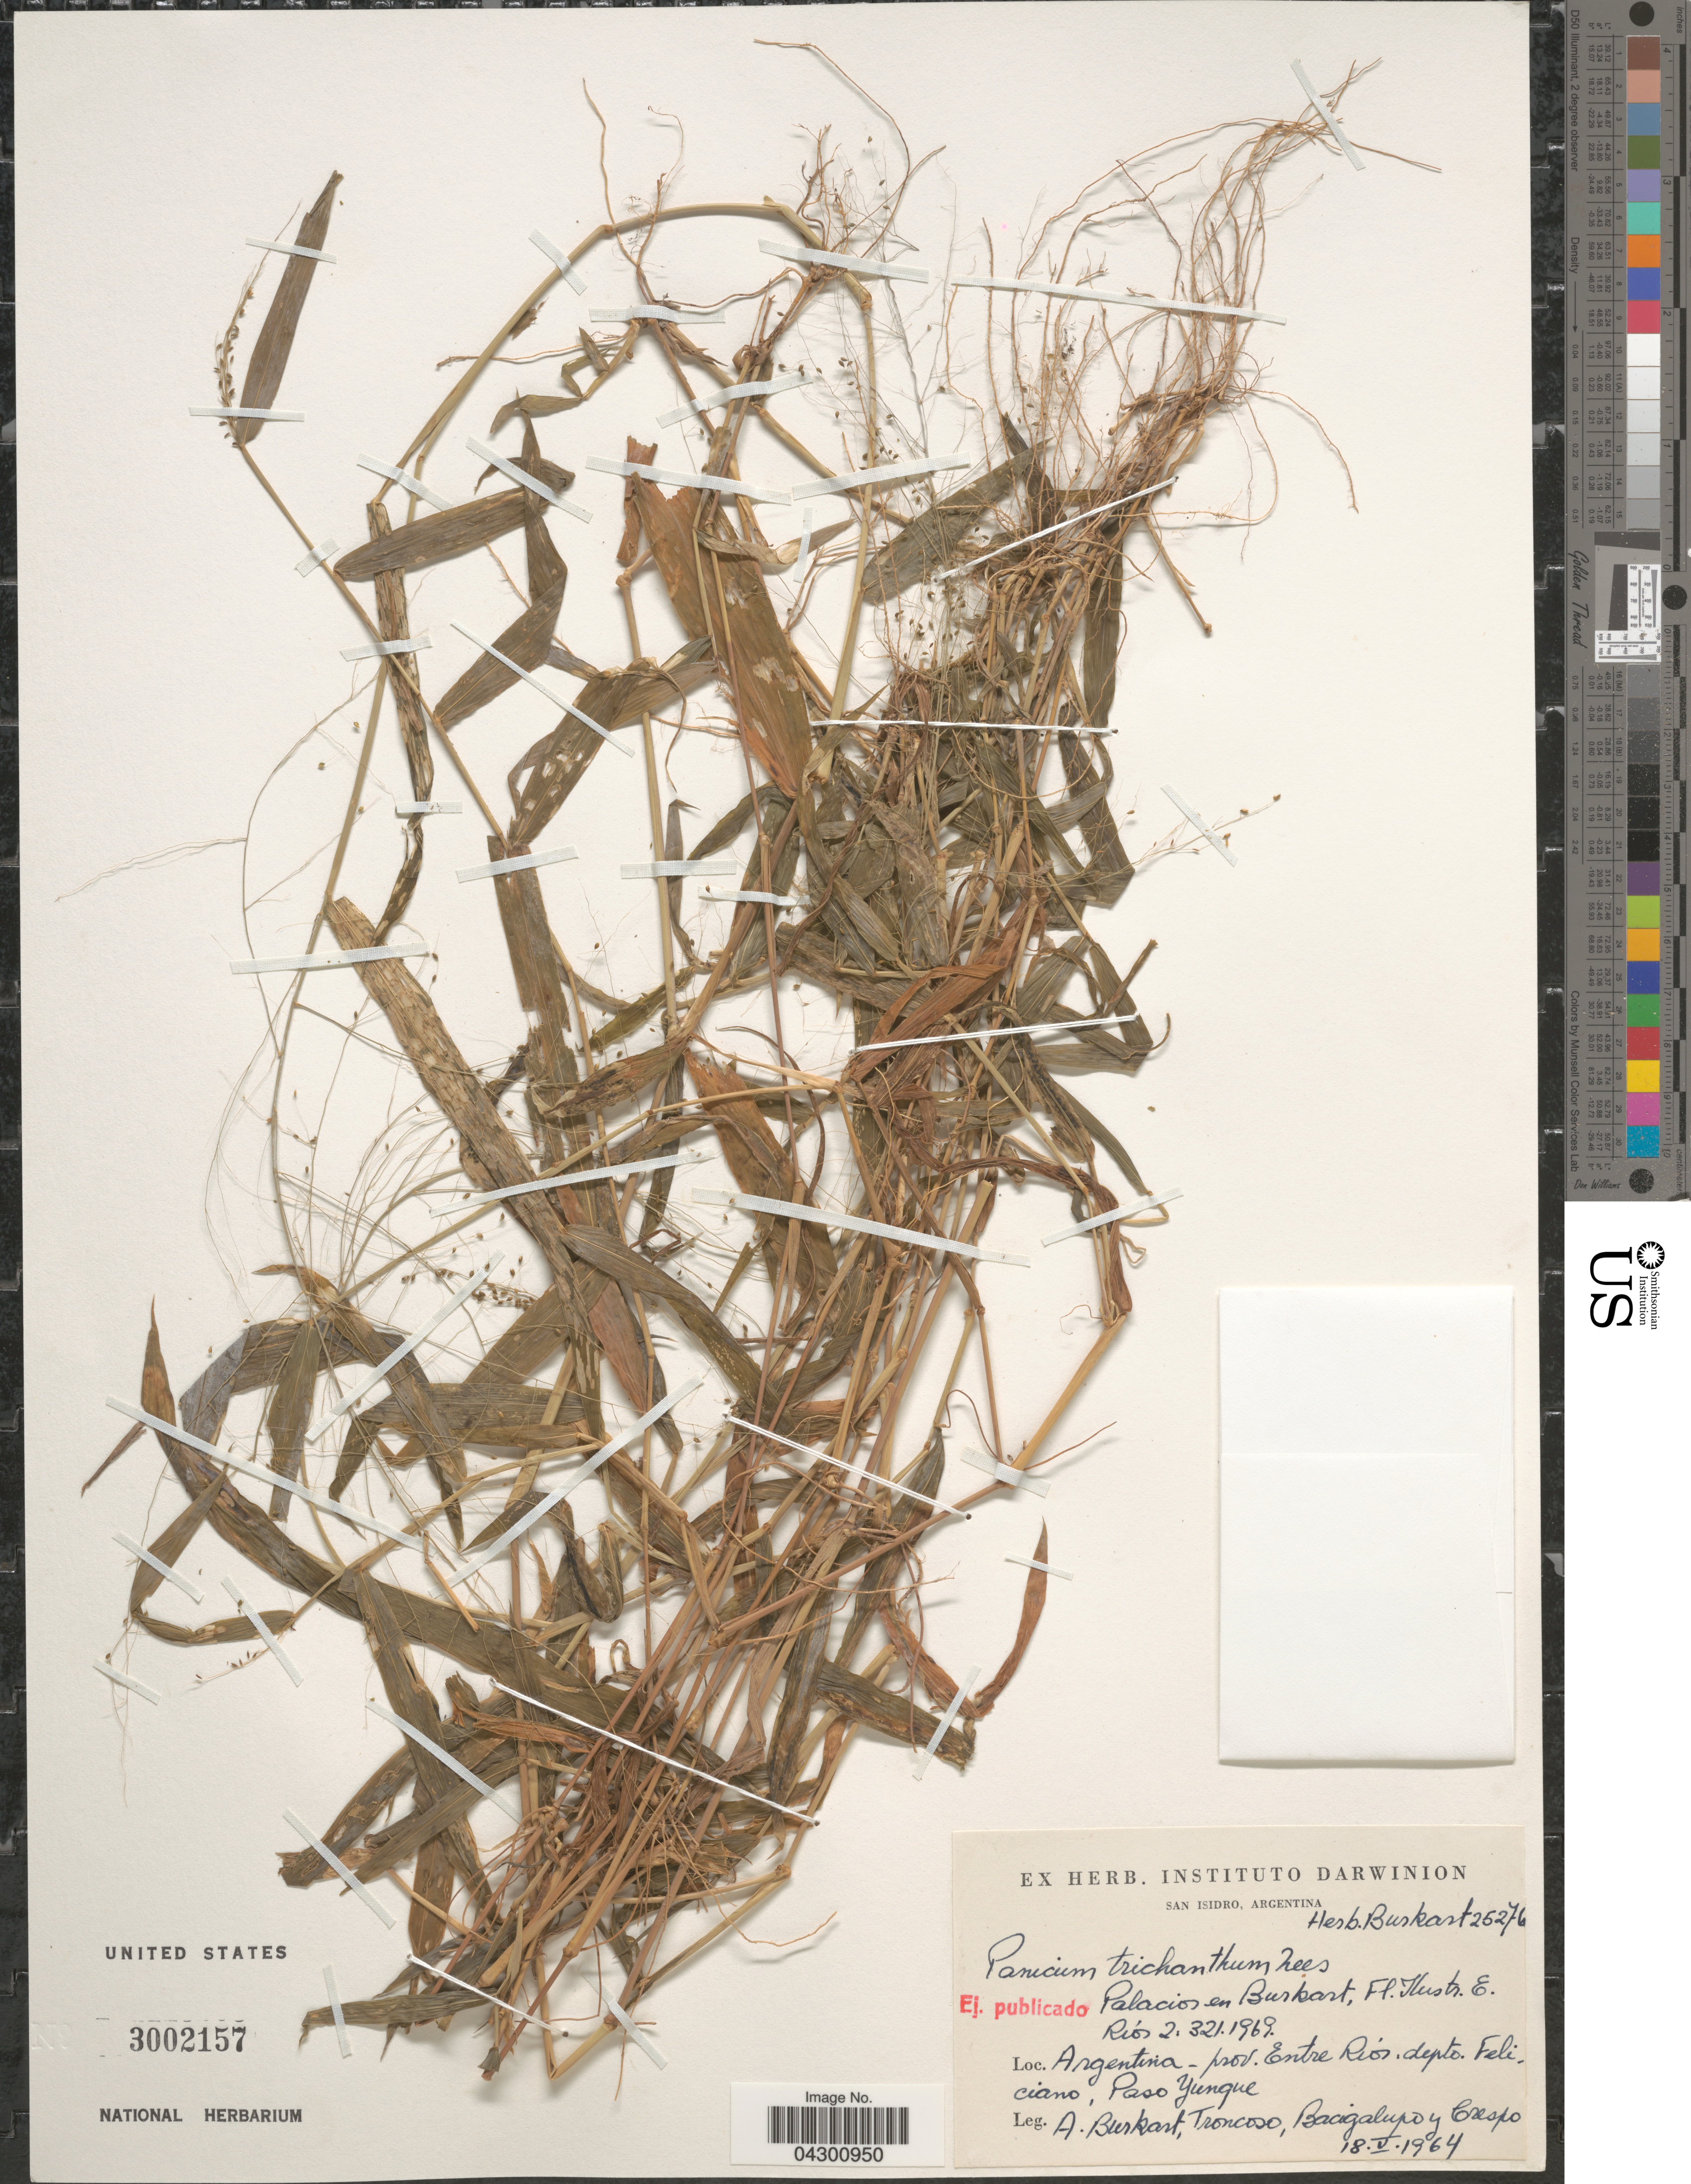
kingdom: Plantae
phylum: Tracheophyta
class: Liliopsida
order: Poales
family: Poaceae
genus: Panicum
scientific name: Panicum trichanthum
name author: Nees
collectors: A. E. Burkart, Troncoso, Bacigalupo & Crespo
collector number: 25276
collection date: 1964-05-18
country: Argentina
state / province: Entre Rios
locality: Depto. Feliciano, Paso Yunque.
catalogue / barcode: US 3002157